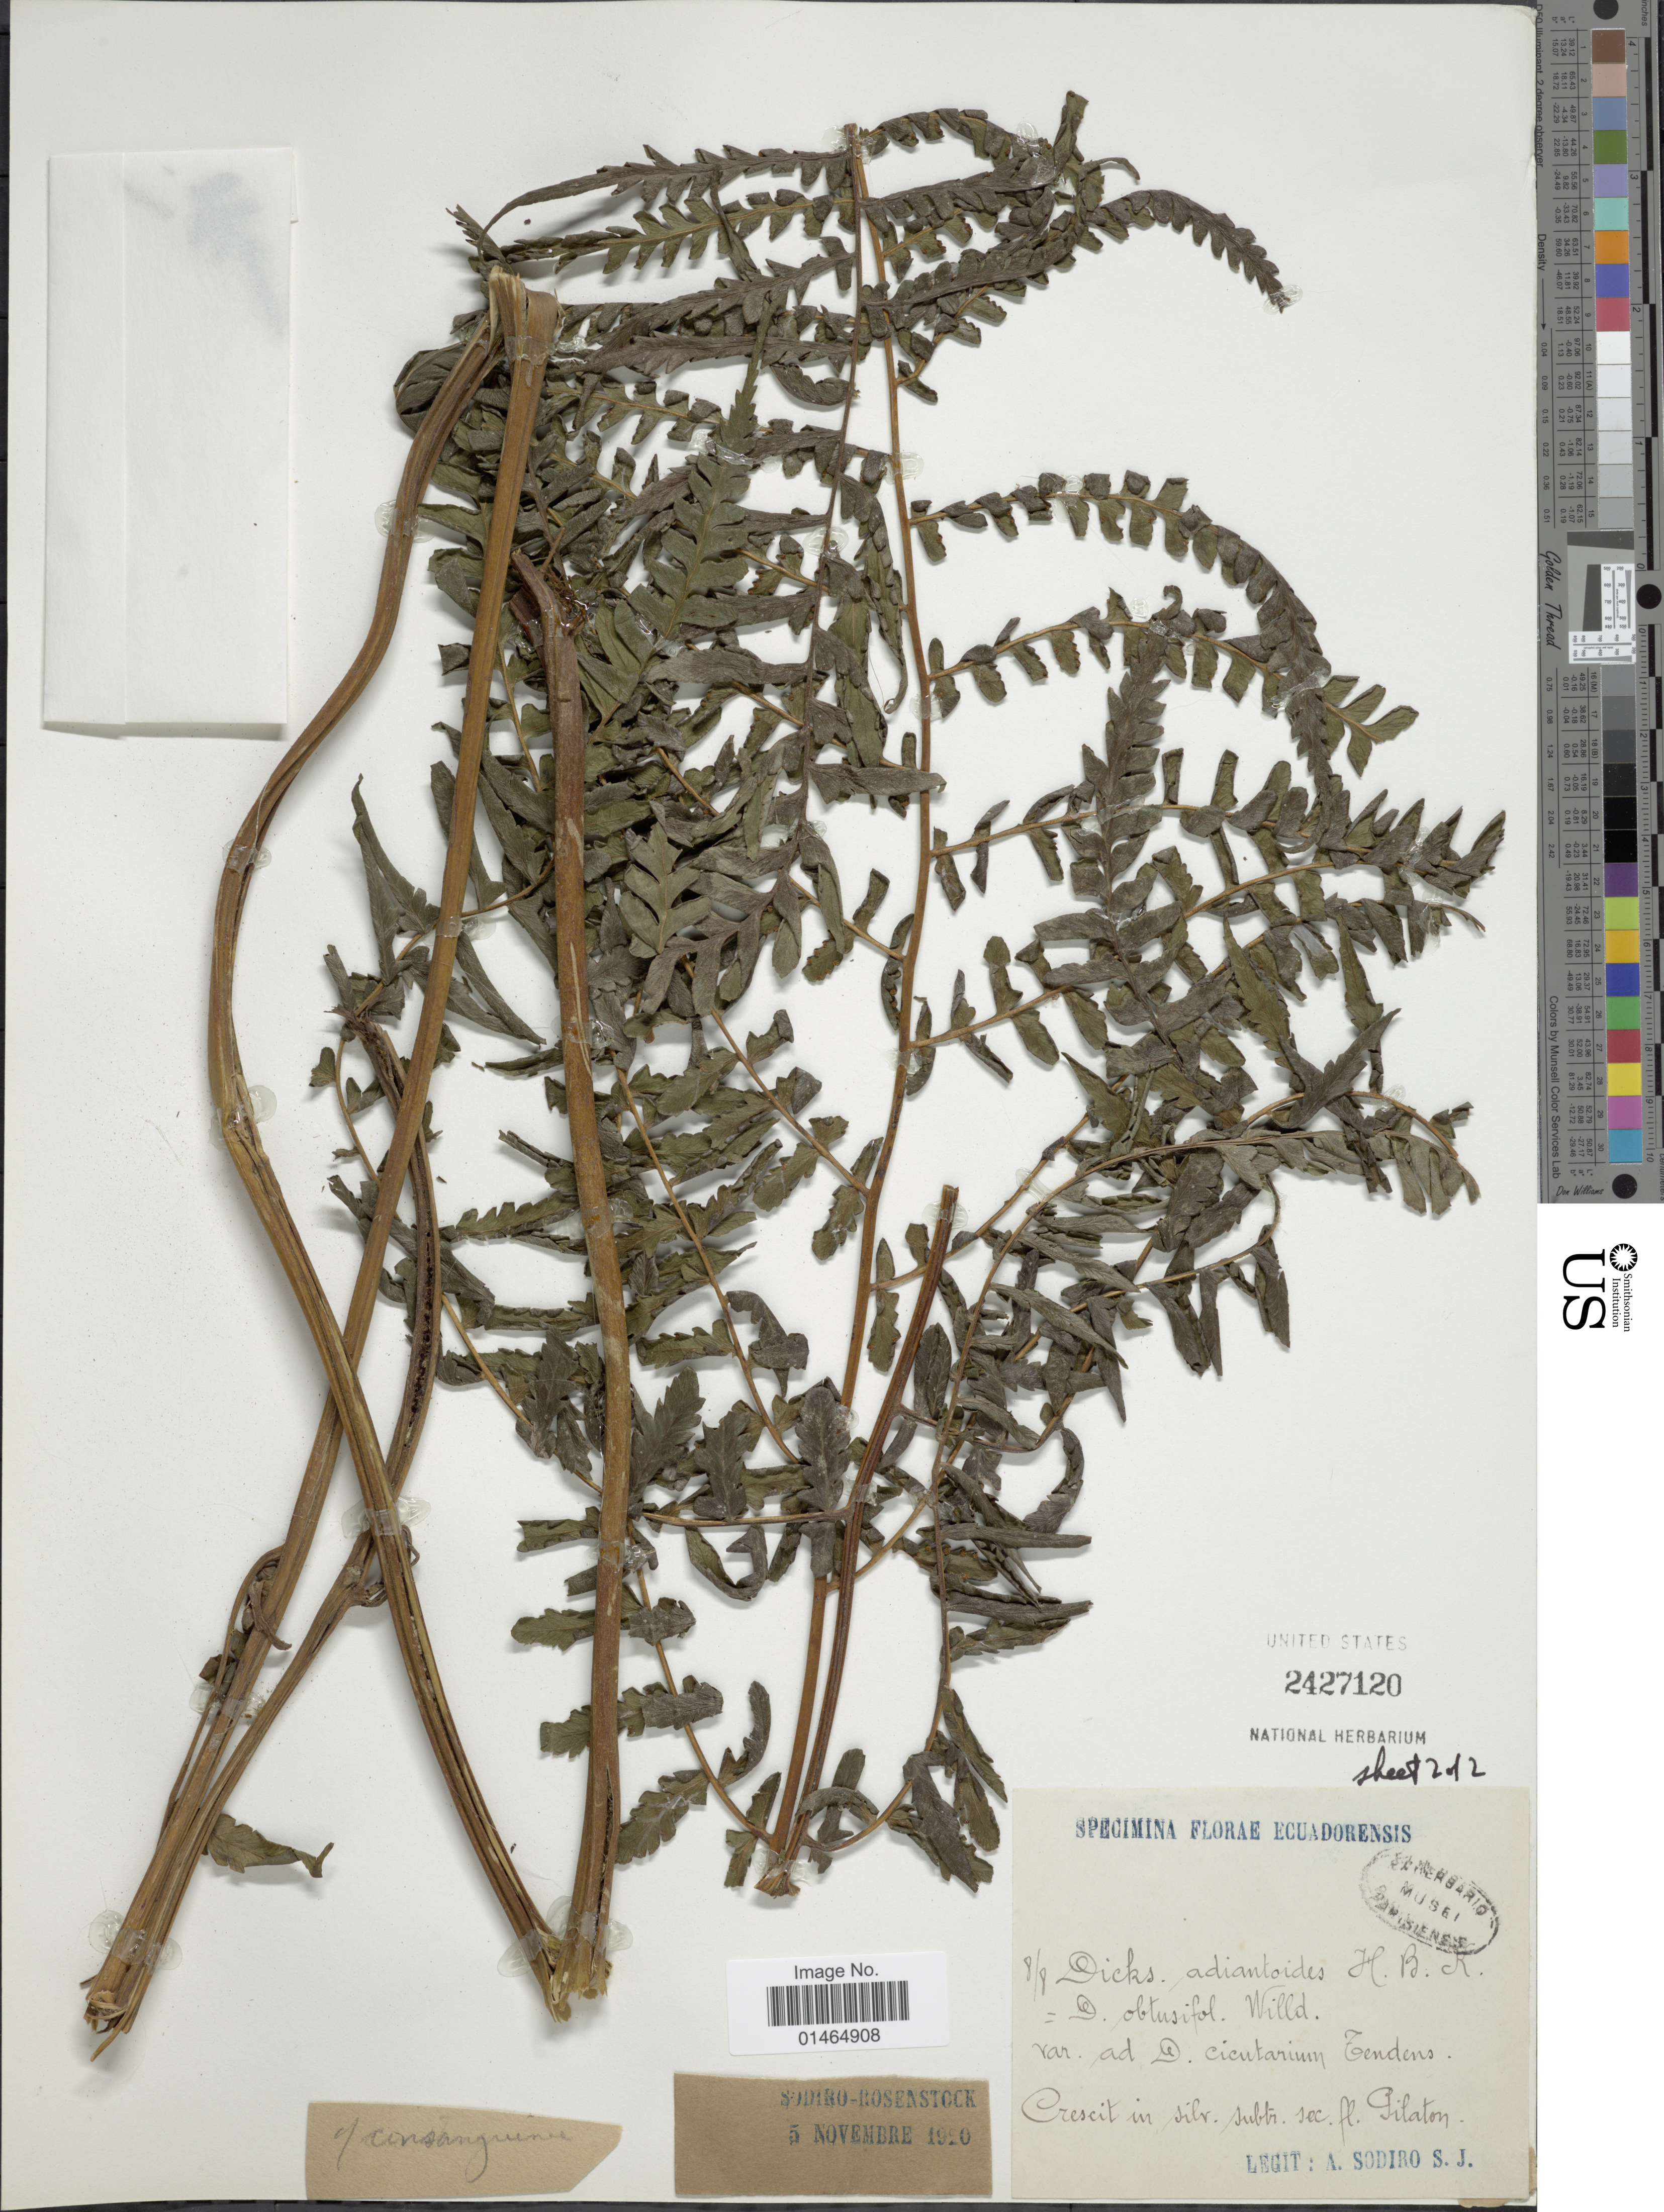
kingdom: Plantae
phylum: Tracheophyta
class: Polypodiopsida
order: Polypodiales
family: Dennstaedtiaceae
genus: Dennstaedtia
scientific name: Dennstaedtia obtusifolia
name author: (Willd.) T. Moore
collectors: A. Sodiro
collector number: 8/8 ?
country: Ecuador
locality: Crescit in silv. subtr. sec. fl. Pilaton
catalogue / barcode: US 2427120